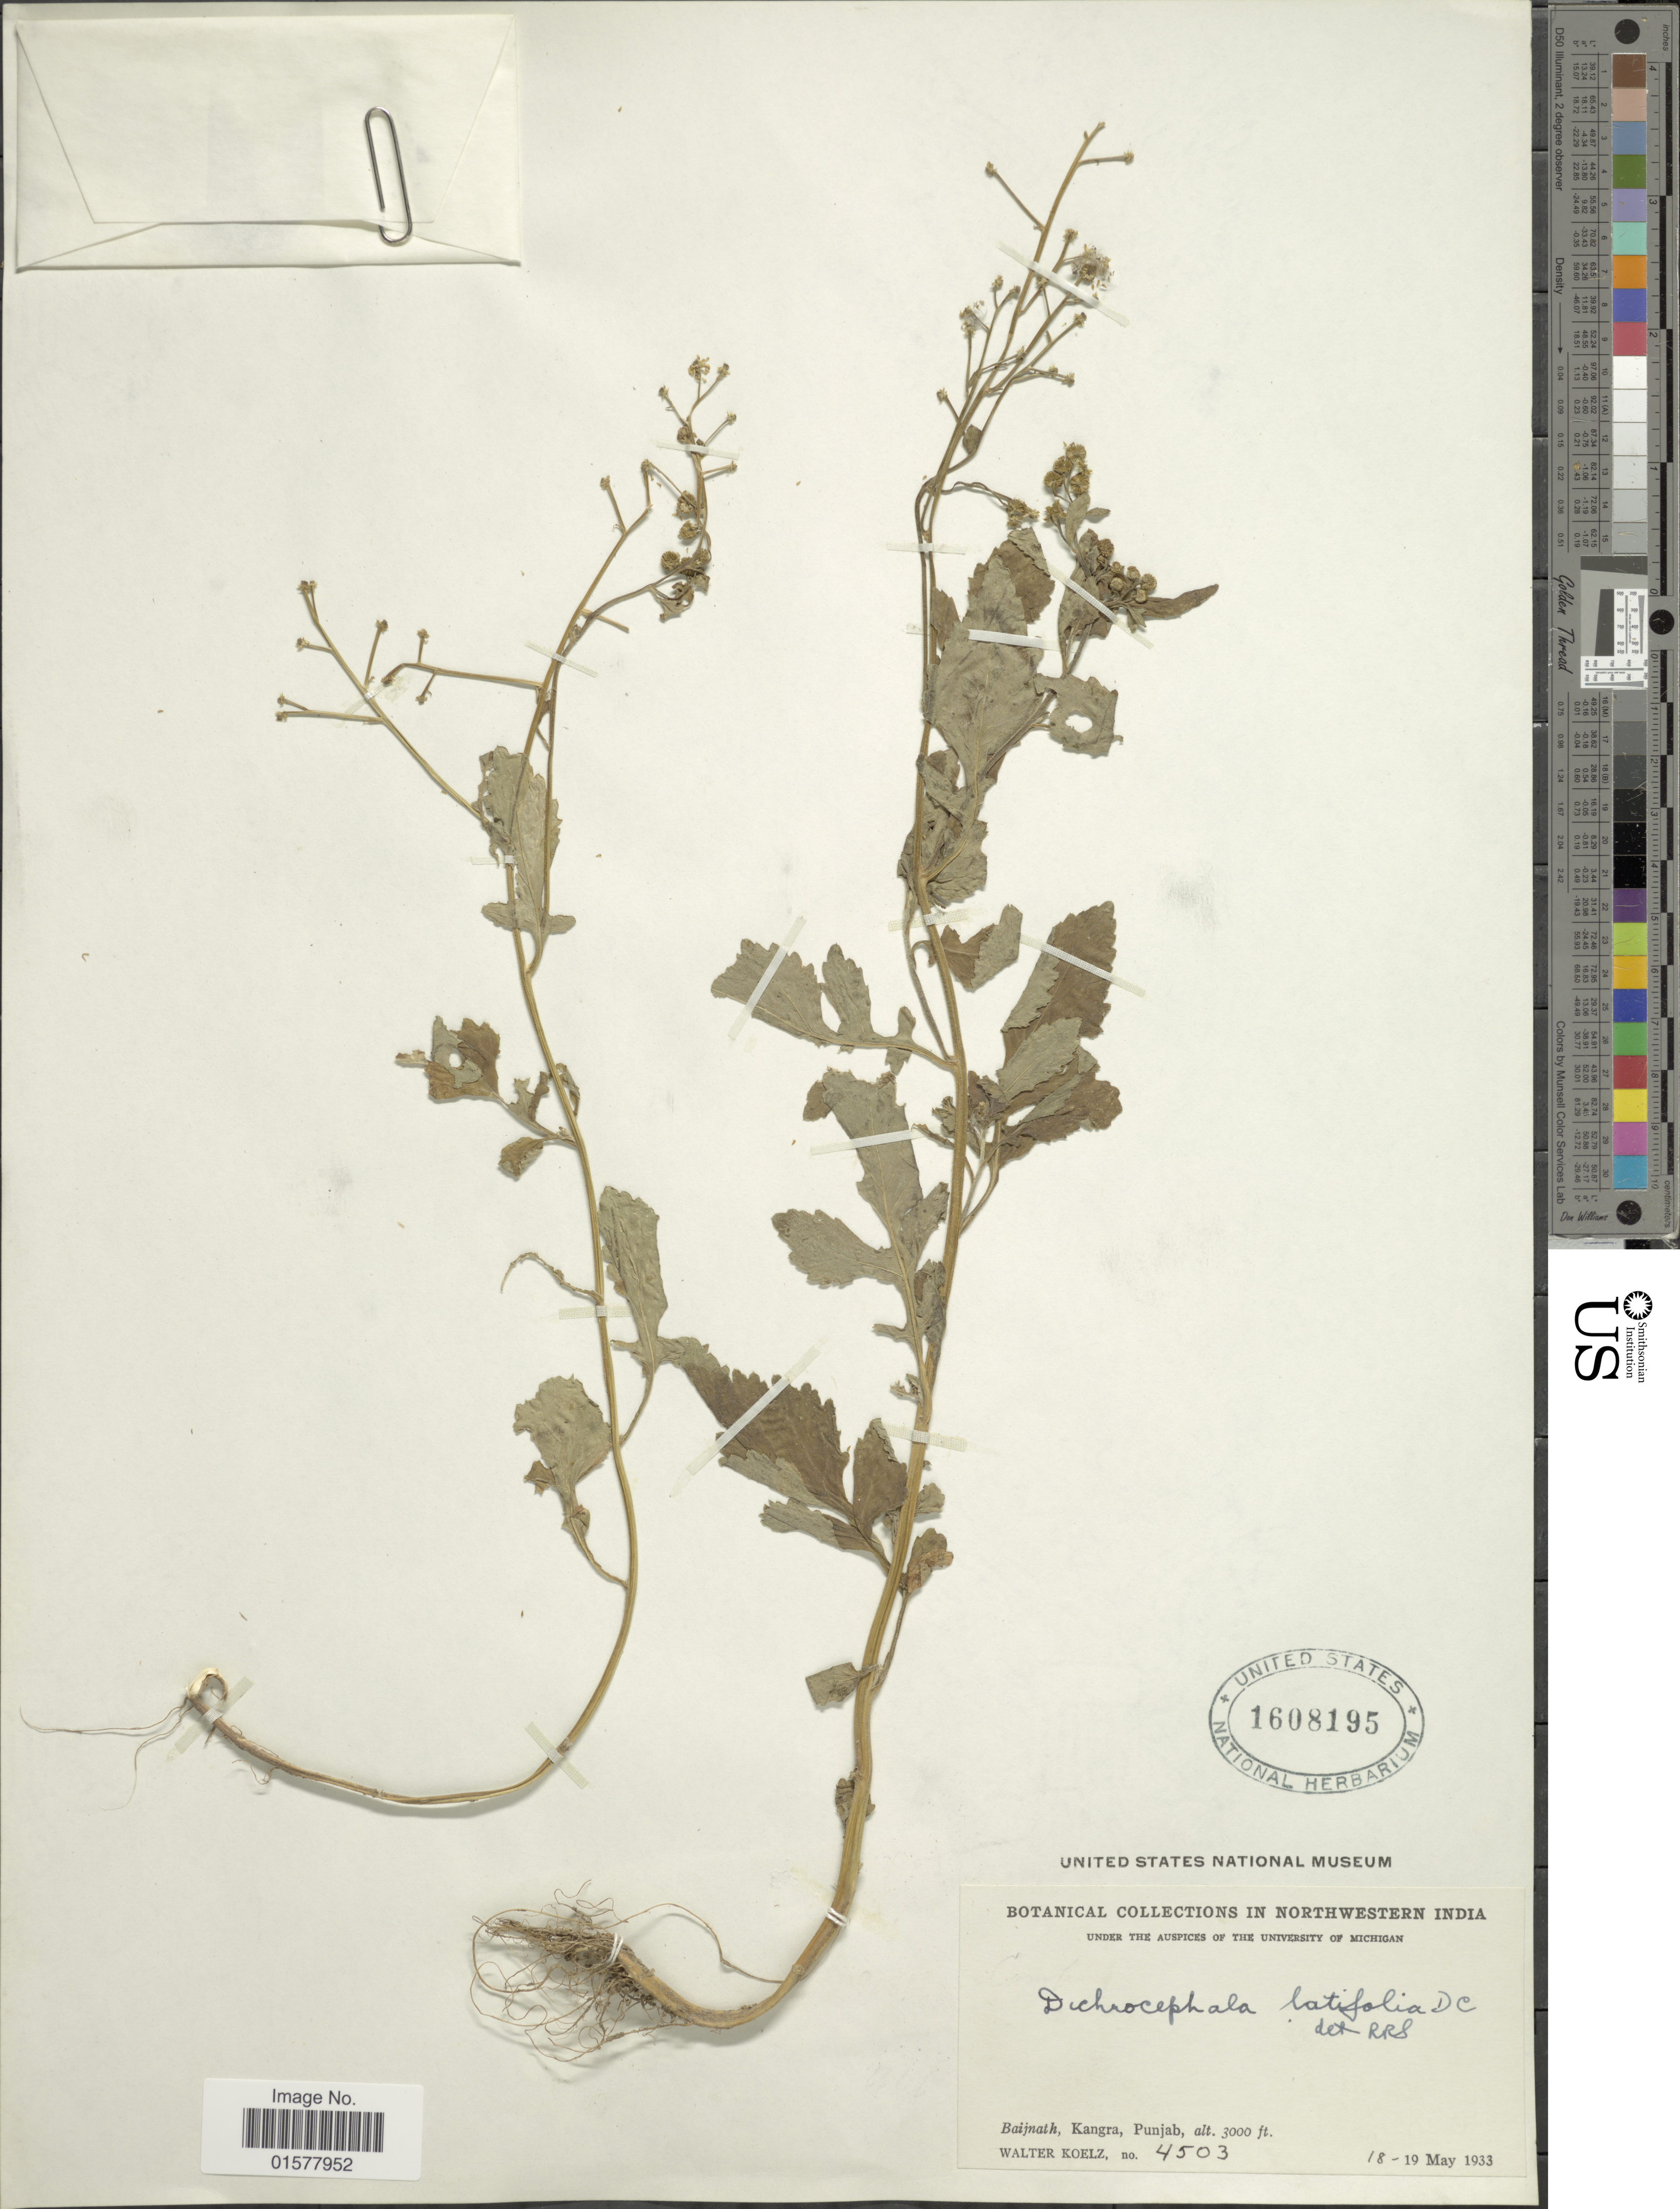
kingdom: Plantae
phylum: Tracheophyta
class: Magnoliopsida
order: Asterales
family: Asteraceae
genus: Dichrocephala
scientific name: Dichrocephala integrifolia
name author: (L. f.) Kuntze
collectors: W. N. Koelz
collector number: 4503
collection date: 1933-05-18/1933-05-19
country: India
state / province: Himachal Pradesh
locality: Northwestern India, Baijnath, Kangra, Punjab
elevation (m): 914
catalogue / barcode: US 1608195